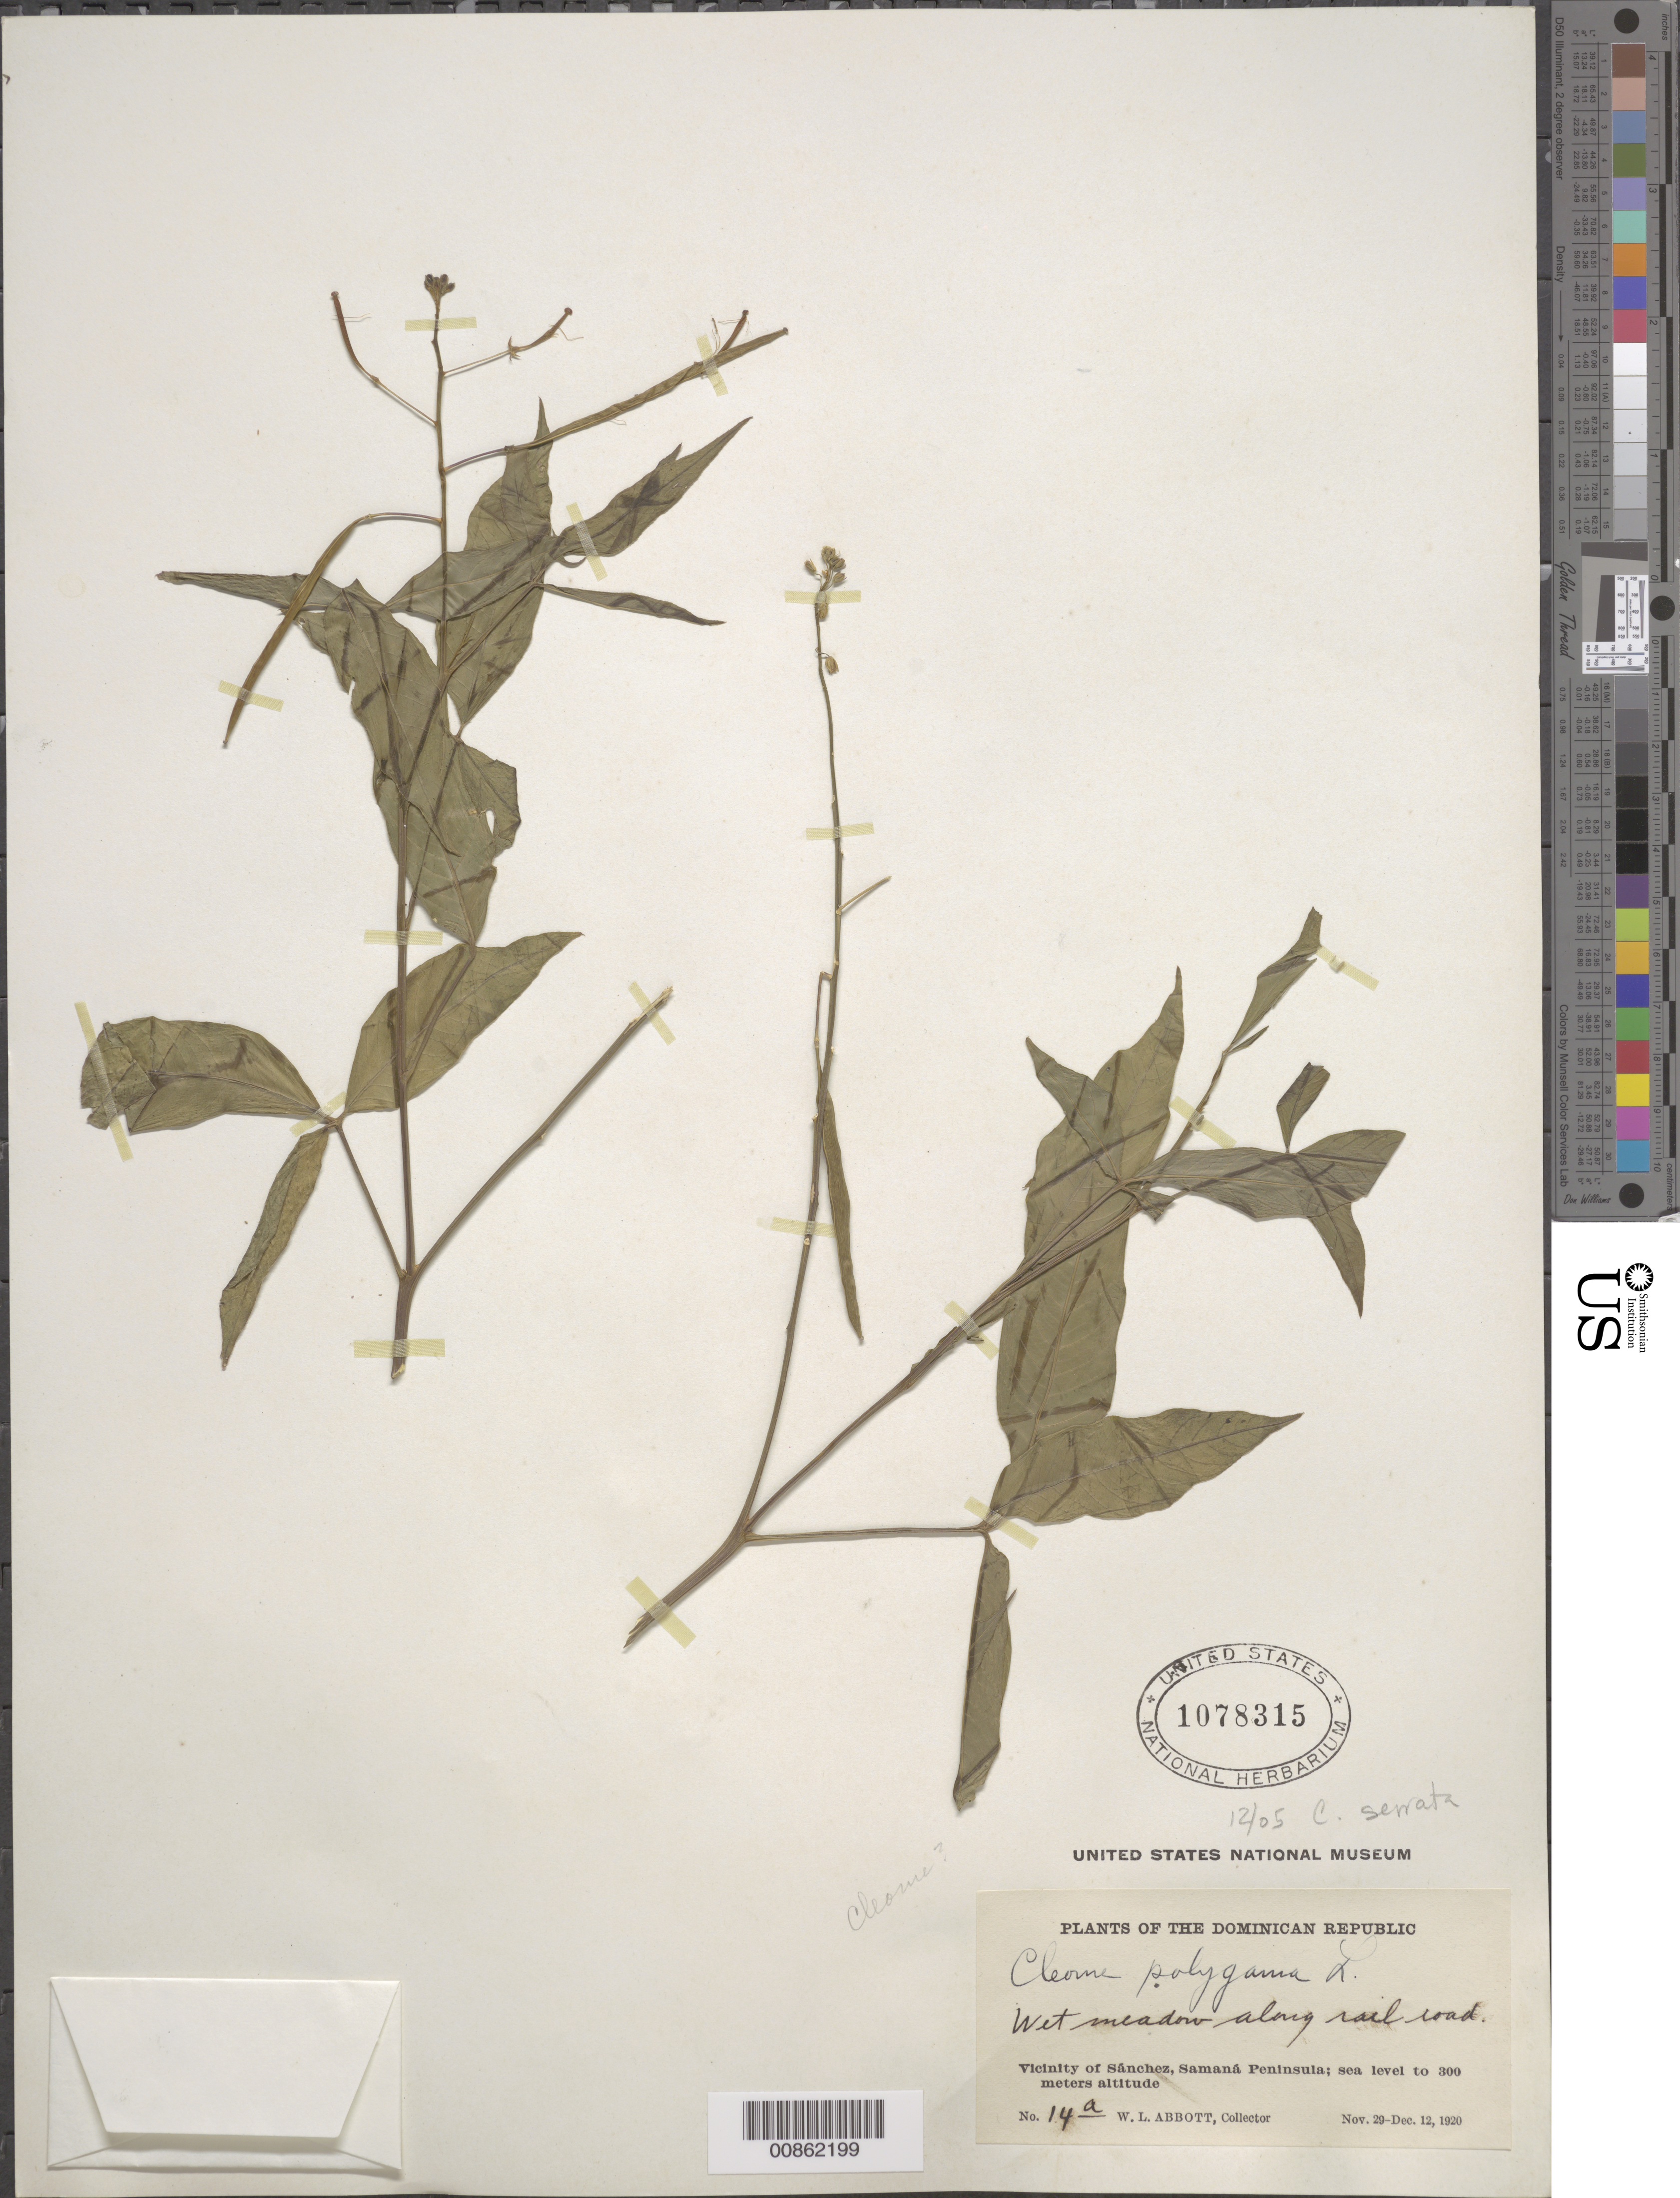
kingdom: Plantae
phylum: Tracheophyta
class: Magnoliopsida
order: Brassicales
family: Cleomaceae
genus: Cleoserrata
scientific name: Cleoserrata serrata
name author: (Jacq.) Iltis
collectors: W. L. Abbott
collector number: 14a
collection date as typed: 29 Nov 1920 to 12 Dec 1920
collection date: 1920-11-29/1920-12-12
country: Dominican Republic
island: Hispaniola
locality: Vicinity of Sánchez, Samaná Peninsula. Along railroad.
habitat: Wet meadow along rail road.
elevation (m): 0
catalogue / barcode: US 1078315